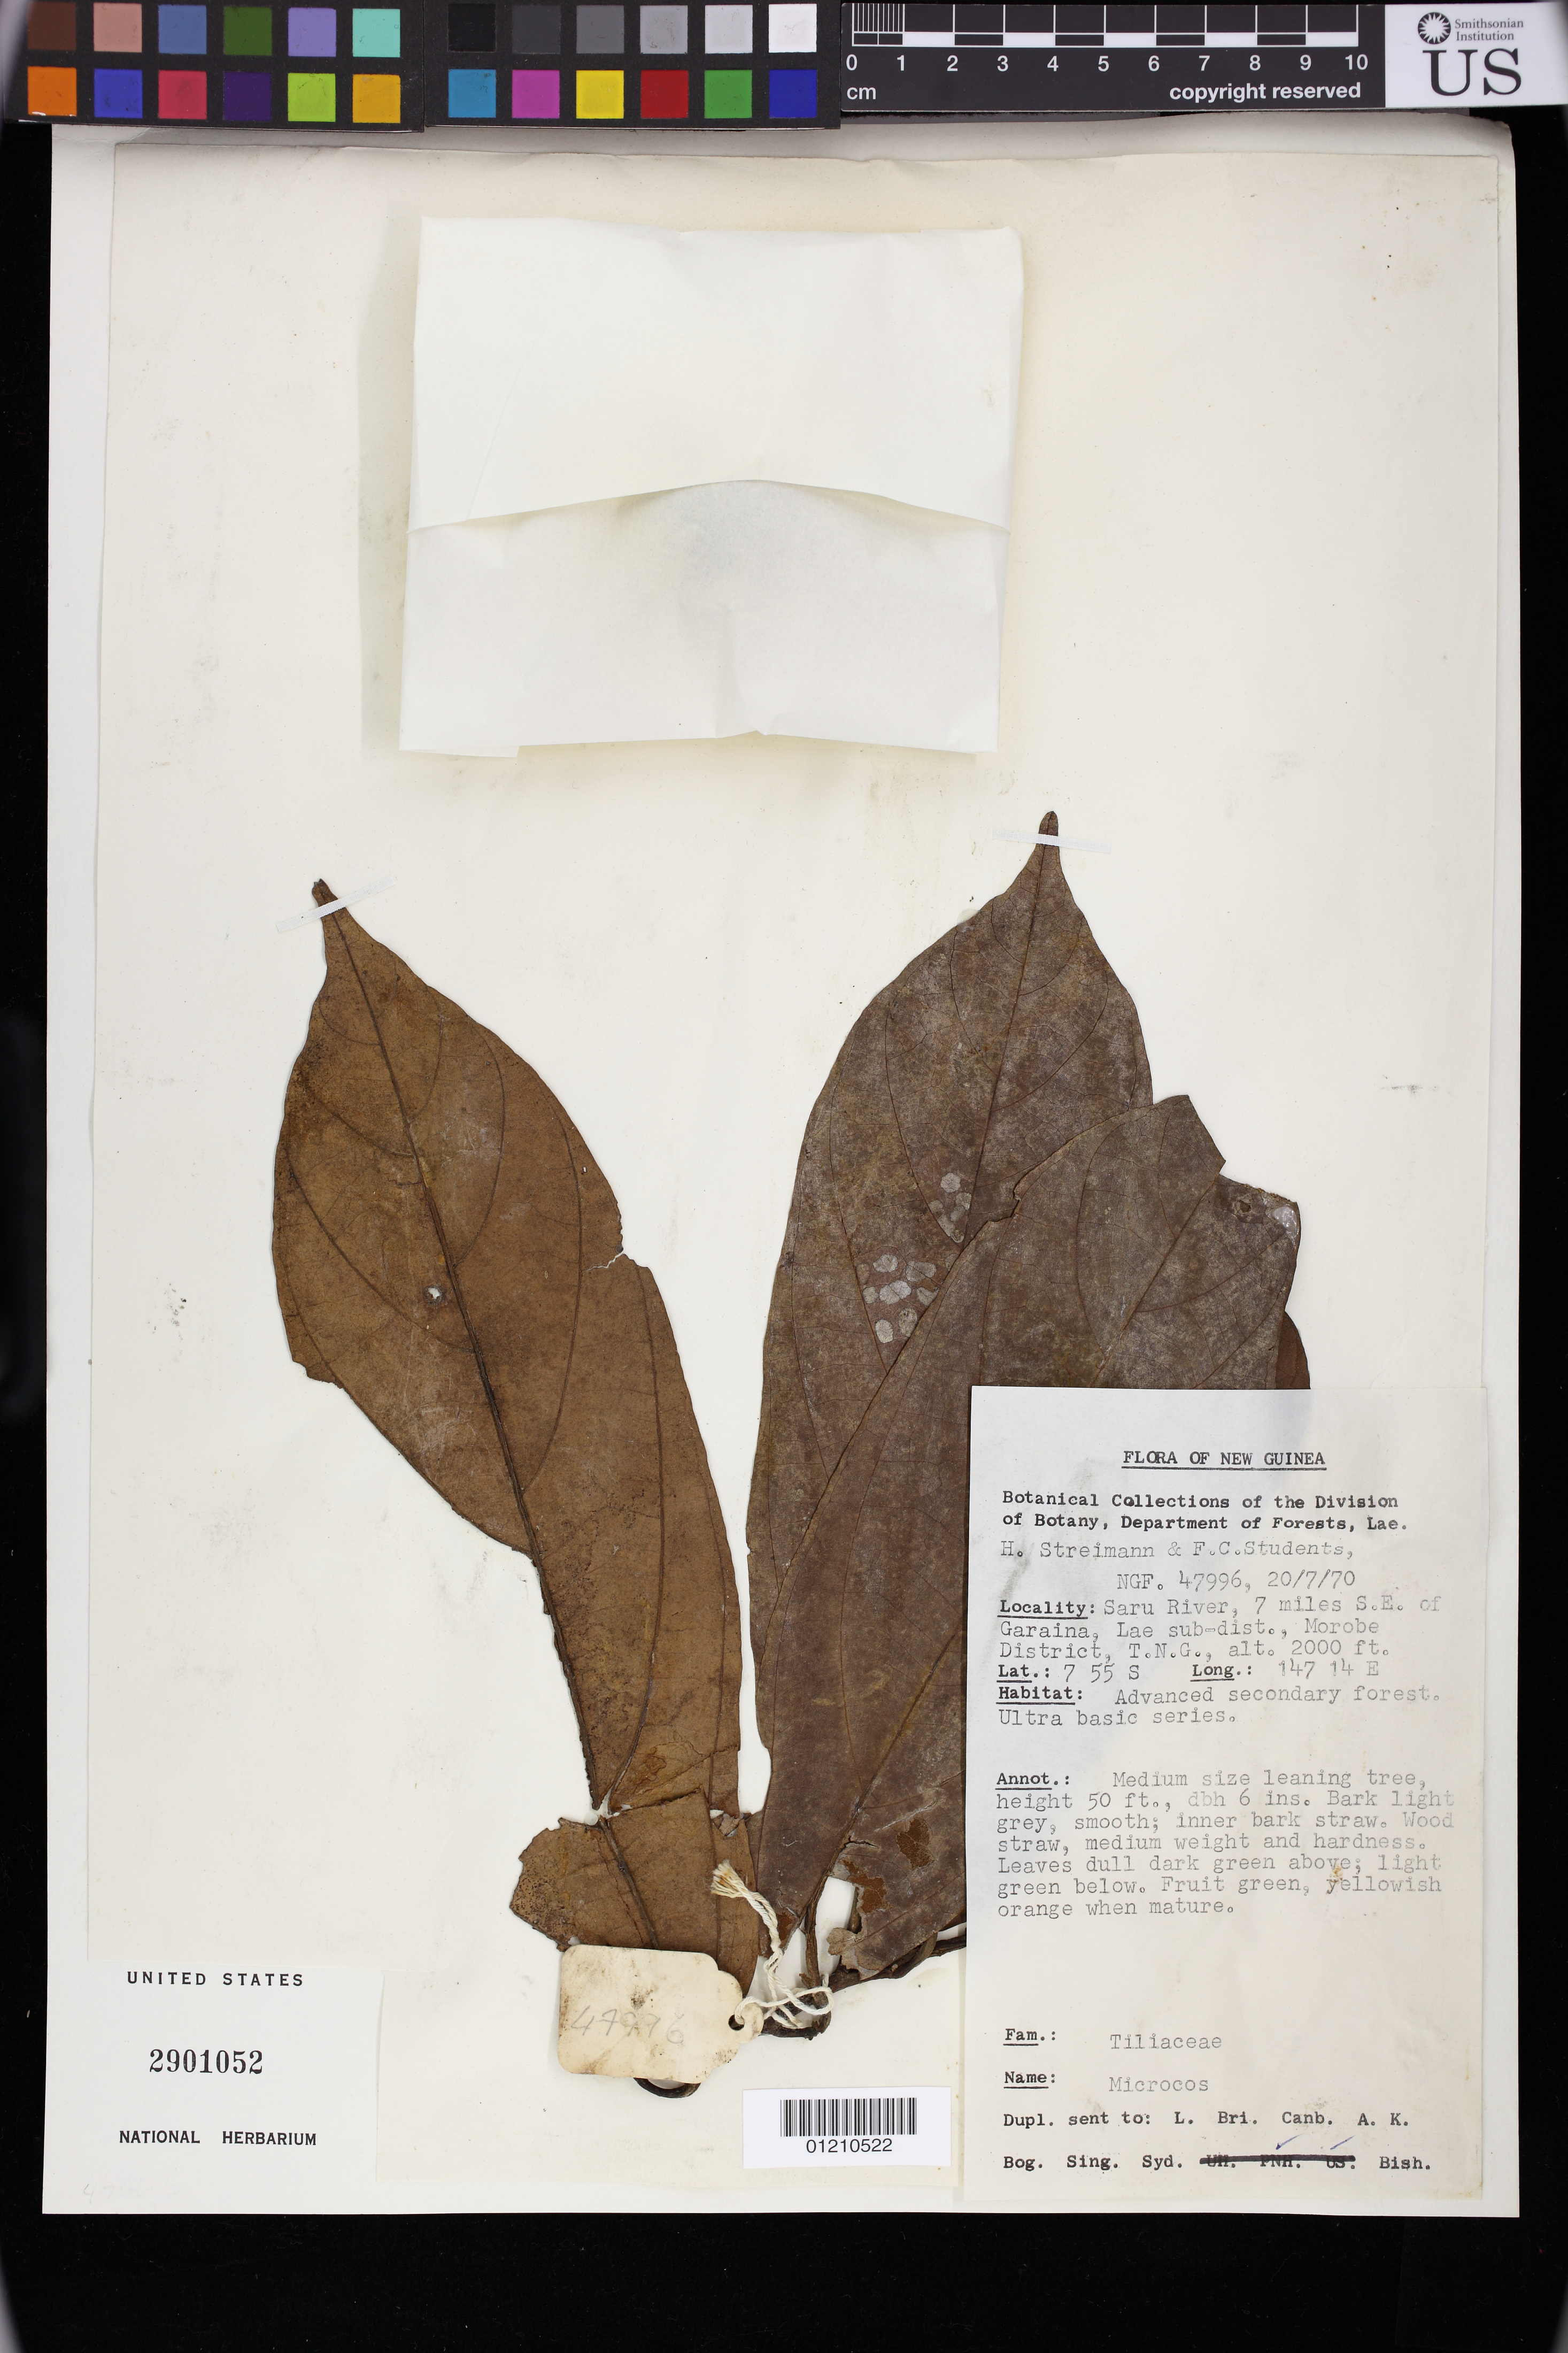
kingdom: Plantae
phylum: Tracheophyta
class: Magnoliopsida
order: Malvales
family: Malvaceae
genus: Microcos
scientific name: Microcos sp.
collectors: F. C. Students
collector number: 47996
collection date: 1970-07-20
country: Papua New Guinea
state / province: Morobe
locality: Saru River, 7 miles S.E. of Garaina. Lae sub-dist. Morobe District, T.N.G.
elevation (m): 610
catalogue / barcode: US 2901052